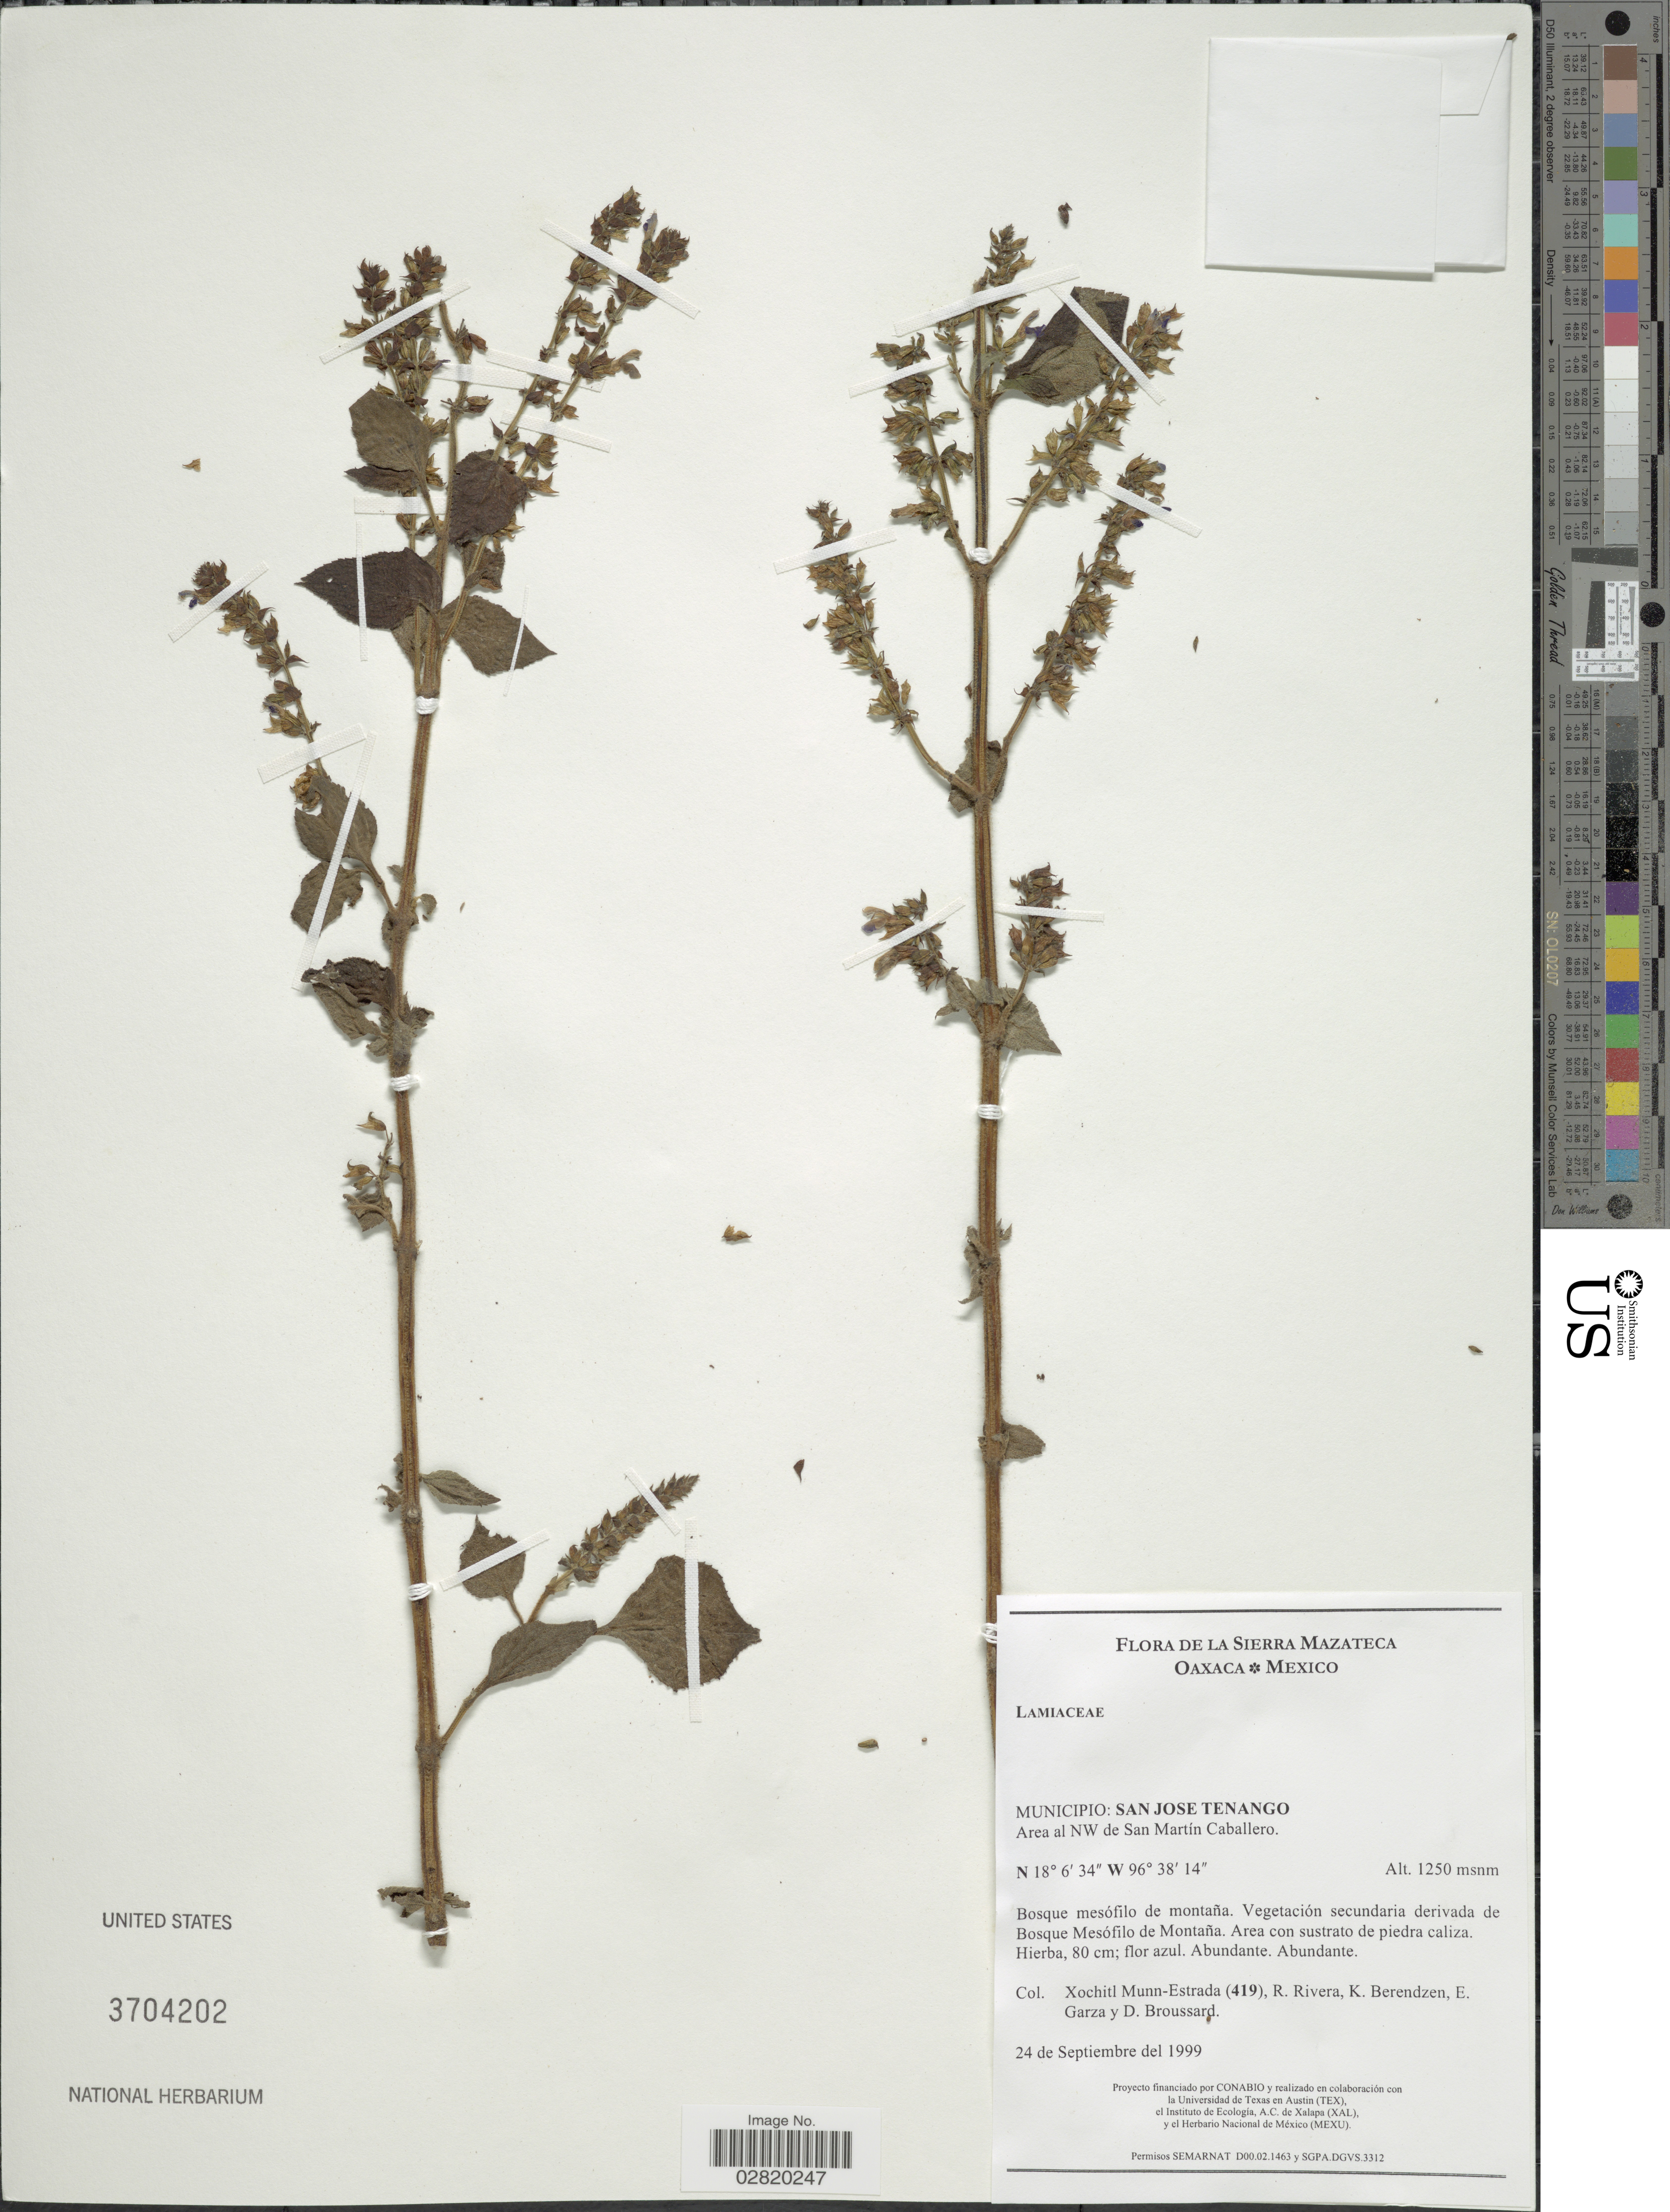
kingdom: Plantae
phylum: Tracheophyta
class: Magnoliopsida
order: Lamiales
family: Lamiaceae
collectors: X. Munn-Estrada, R. Rivera, K. Berendzen, E. Garza & D. Broussard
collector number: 419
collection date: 1999-09-24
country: Mexico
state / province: Oaxaca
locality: La Sierra Mazateca. Municipio: San Jose Tenango. Area al NW de San Martín Caballero.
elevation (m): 1250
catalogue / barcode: US 3704202